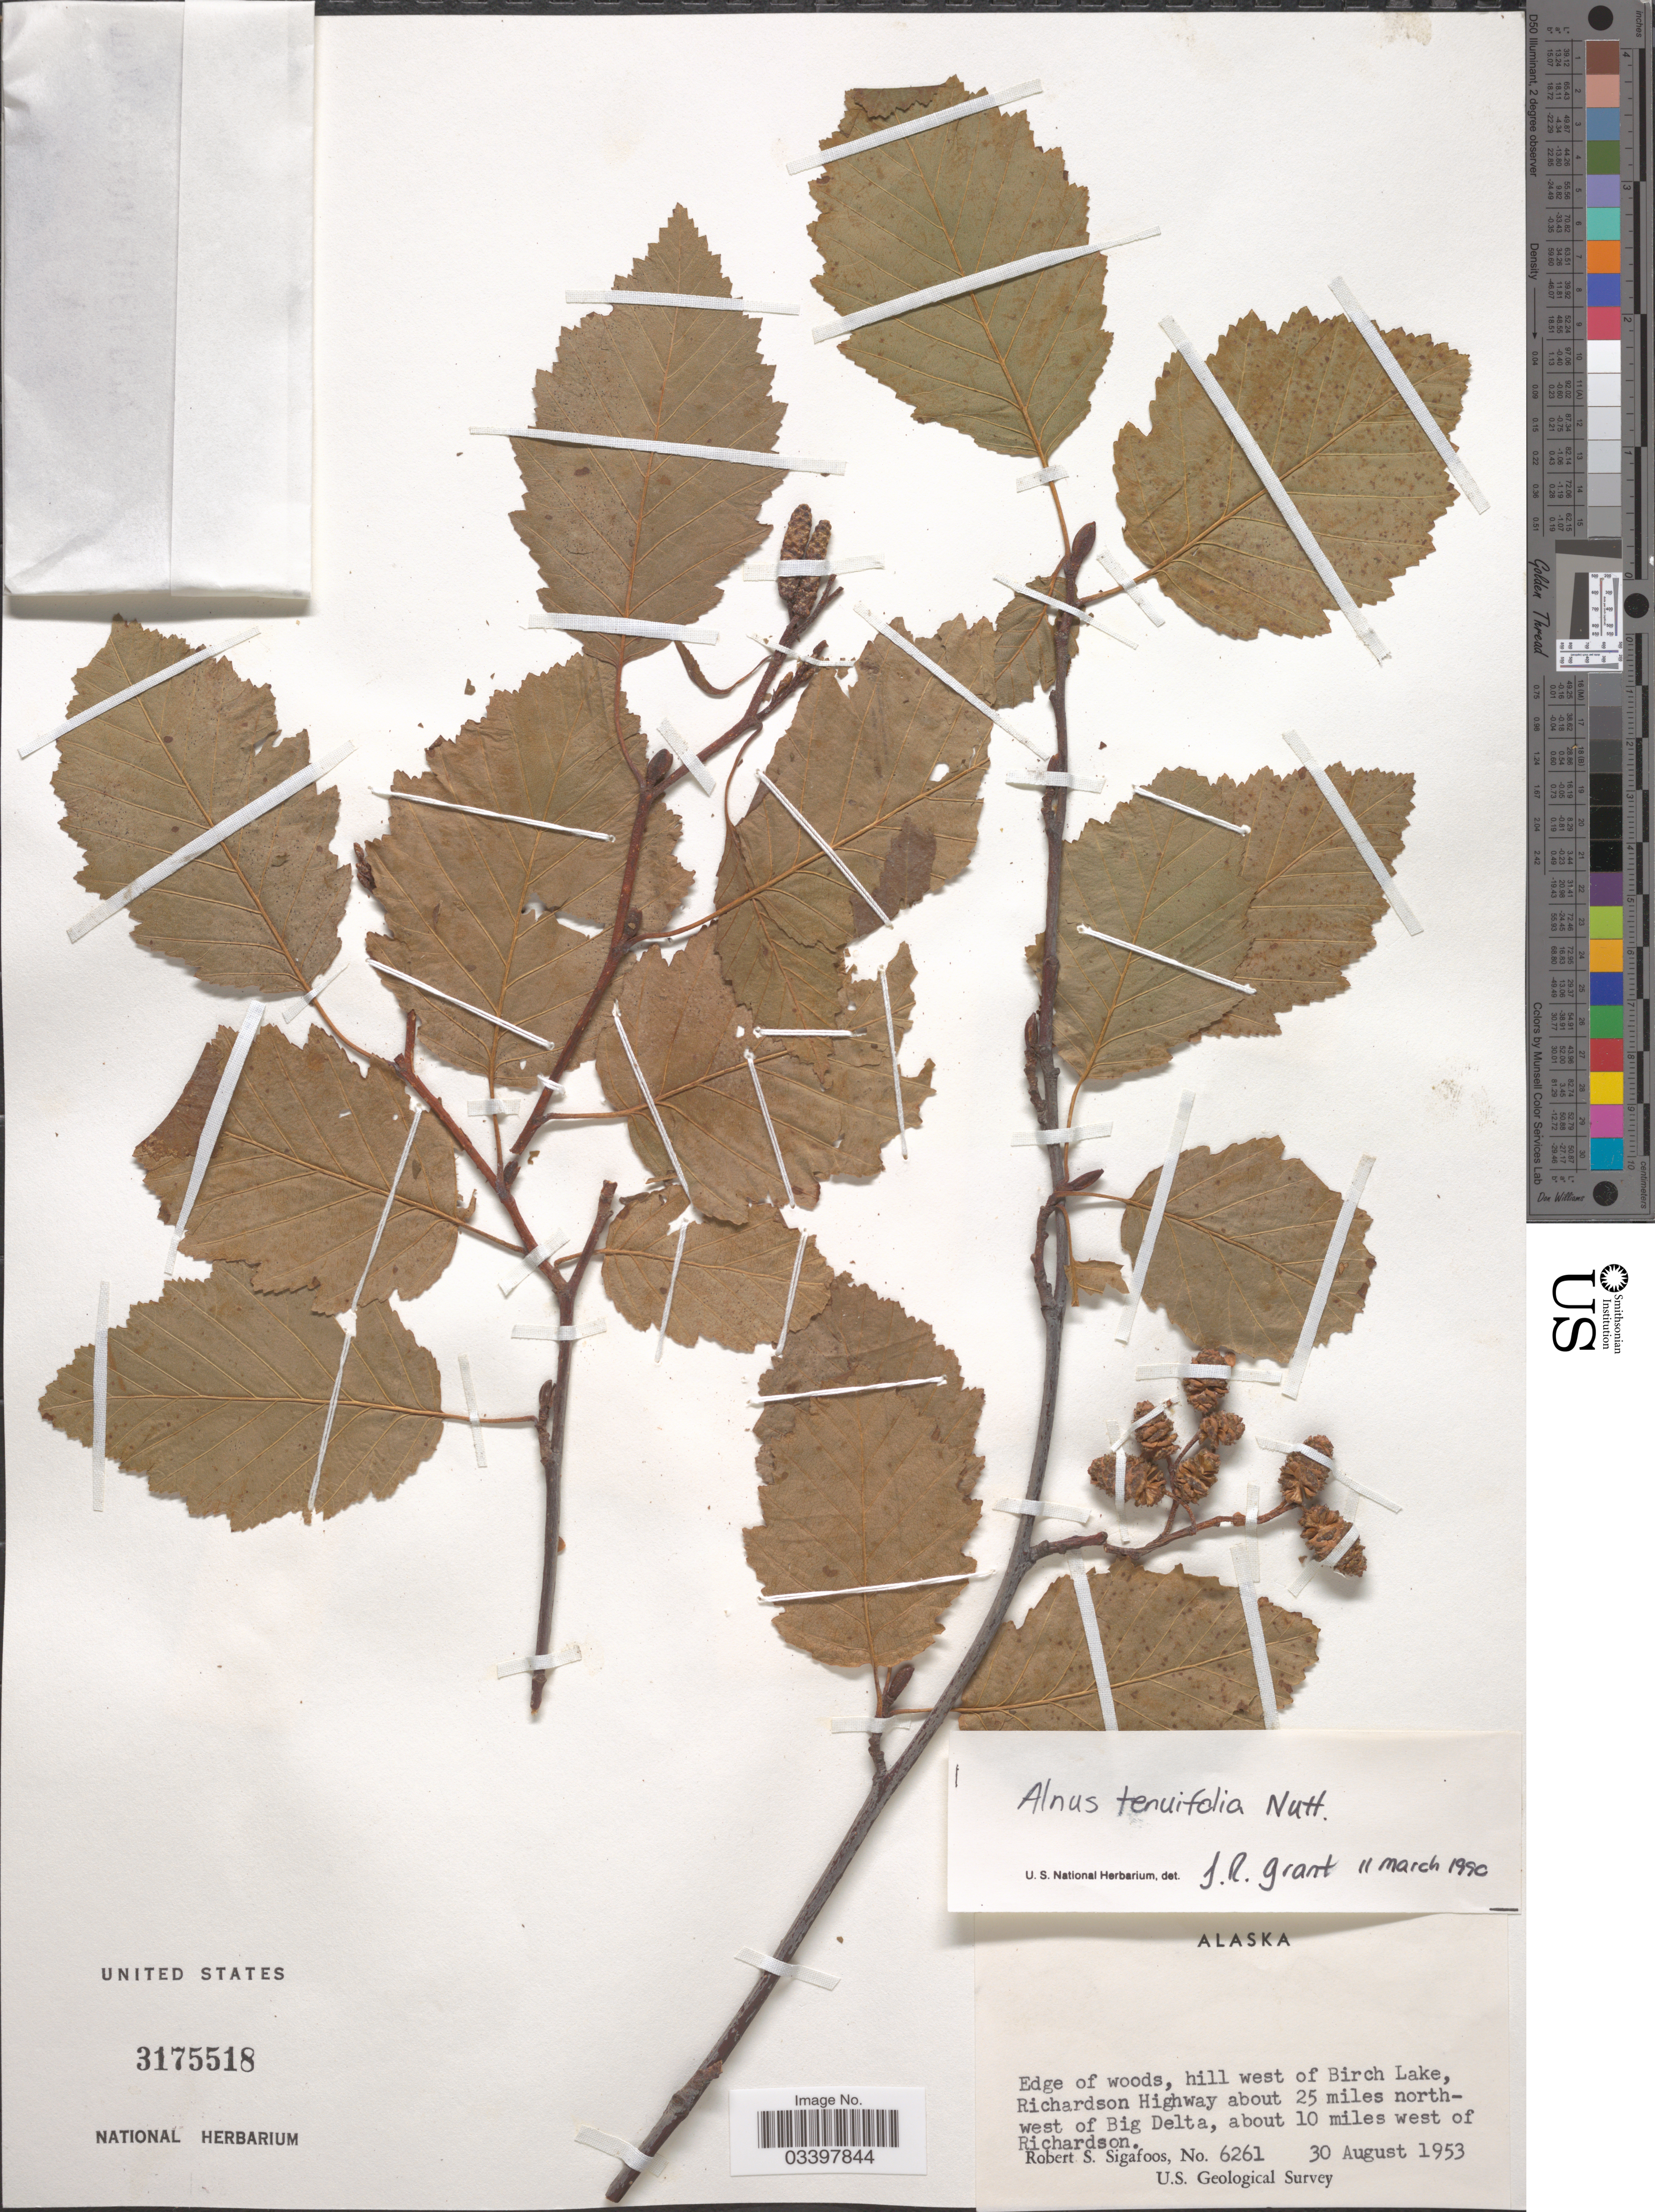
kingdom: Plantae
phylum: Tracheophyta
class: Magnoliopsida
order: Fagales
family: Betulaceae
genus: Alnus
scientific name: Alnus incana subsp. tenuifolia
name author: (Nutt.) Breitung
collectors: R. Sigafoos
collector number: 6261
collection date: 1953-08-30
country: United States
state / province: Alaska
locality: Edge of woods, hill west of Birch Lake, Richardson Highway about 25 miles northwest of Big Delta, about 10 miles west of Richardson.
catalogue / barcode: US 3175518